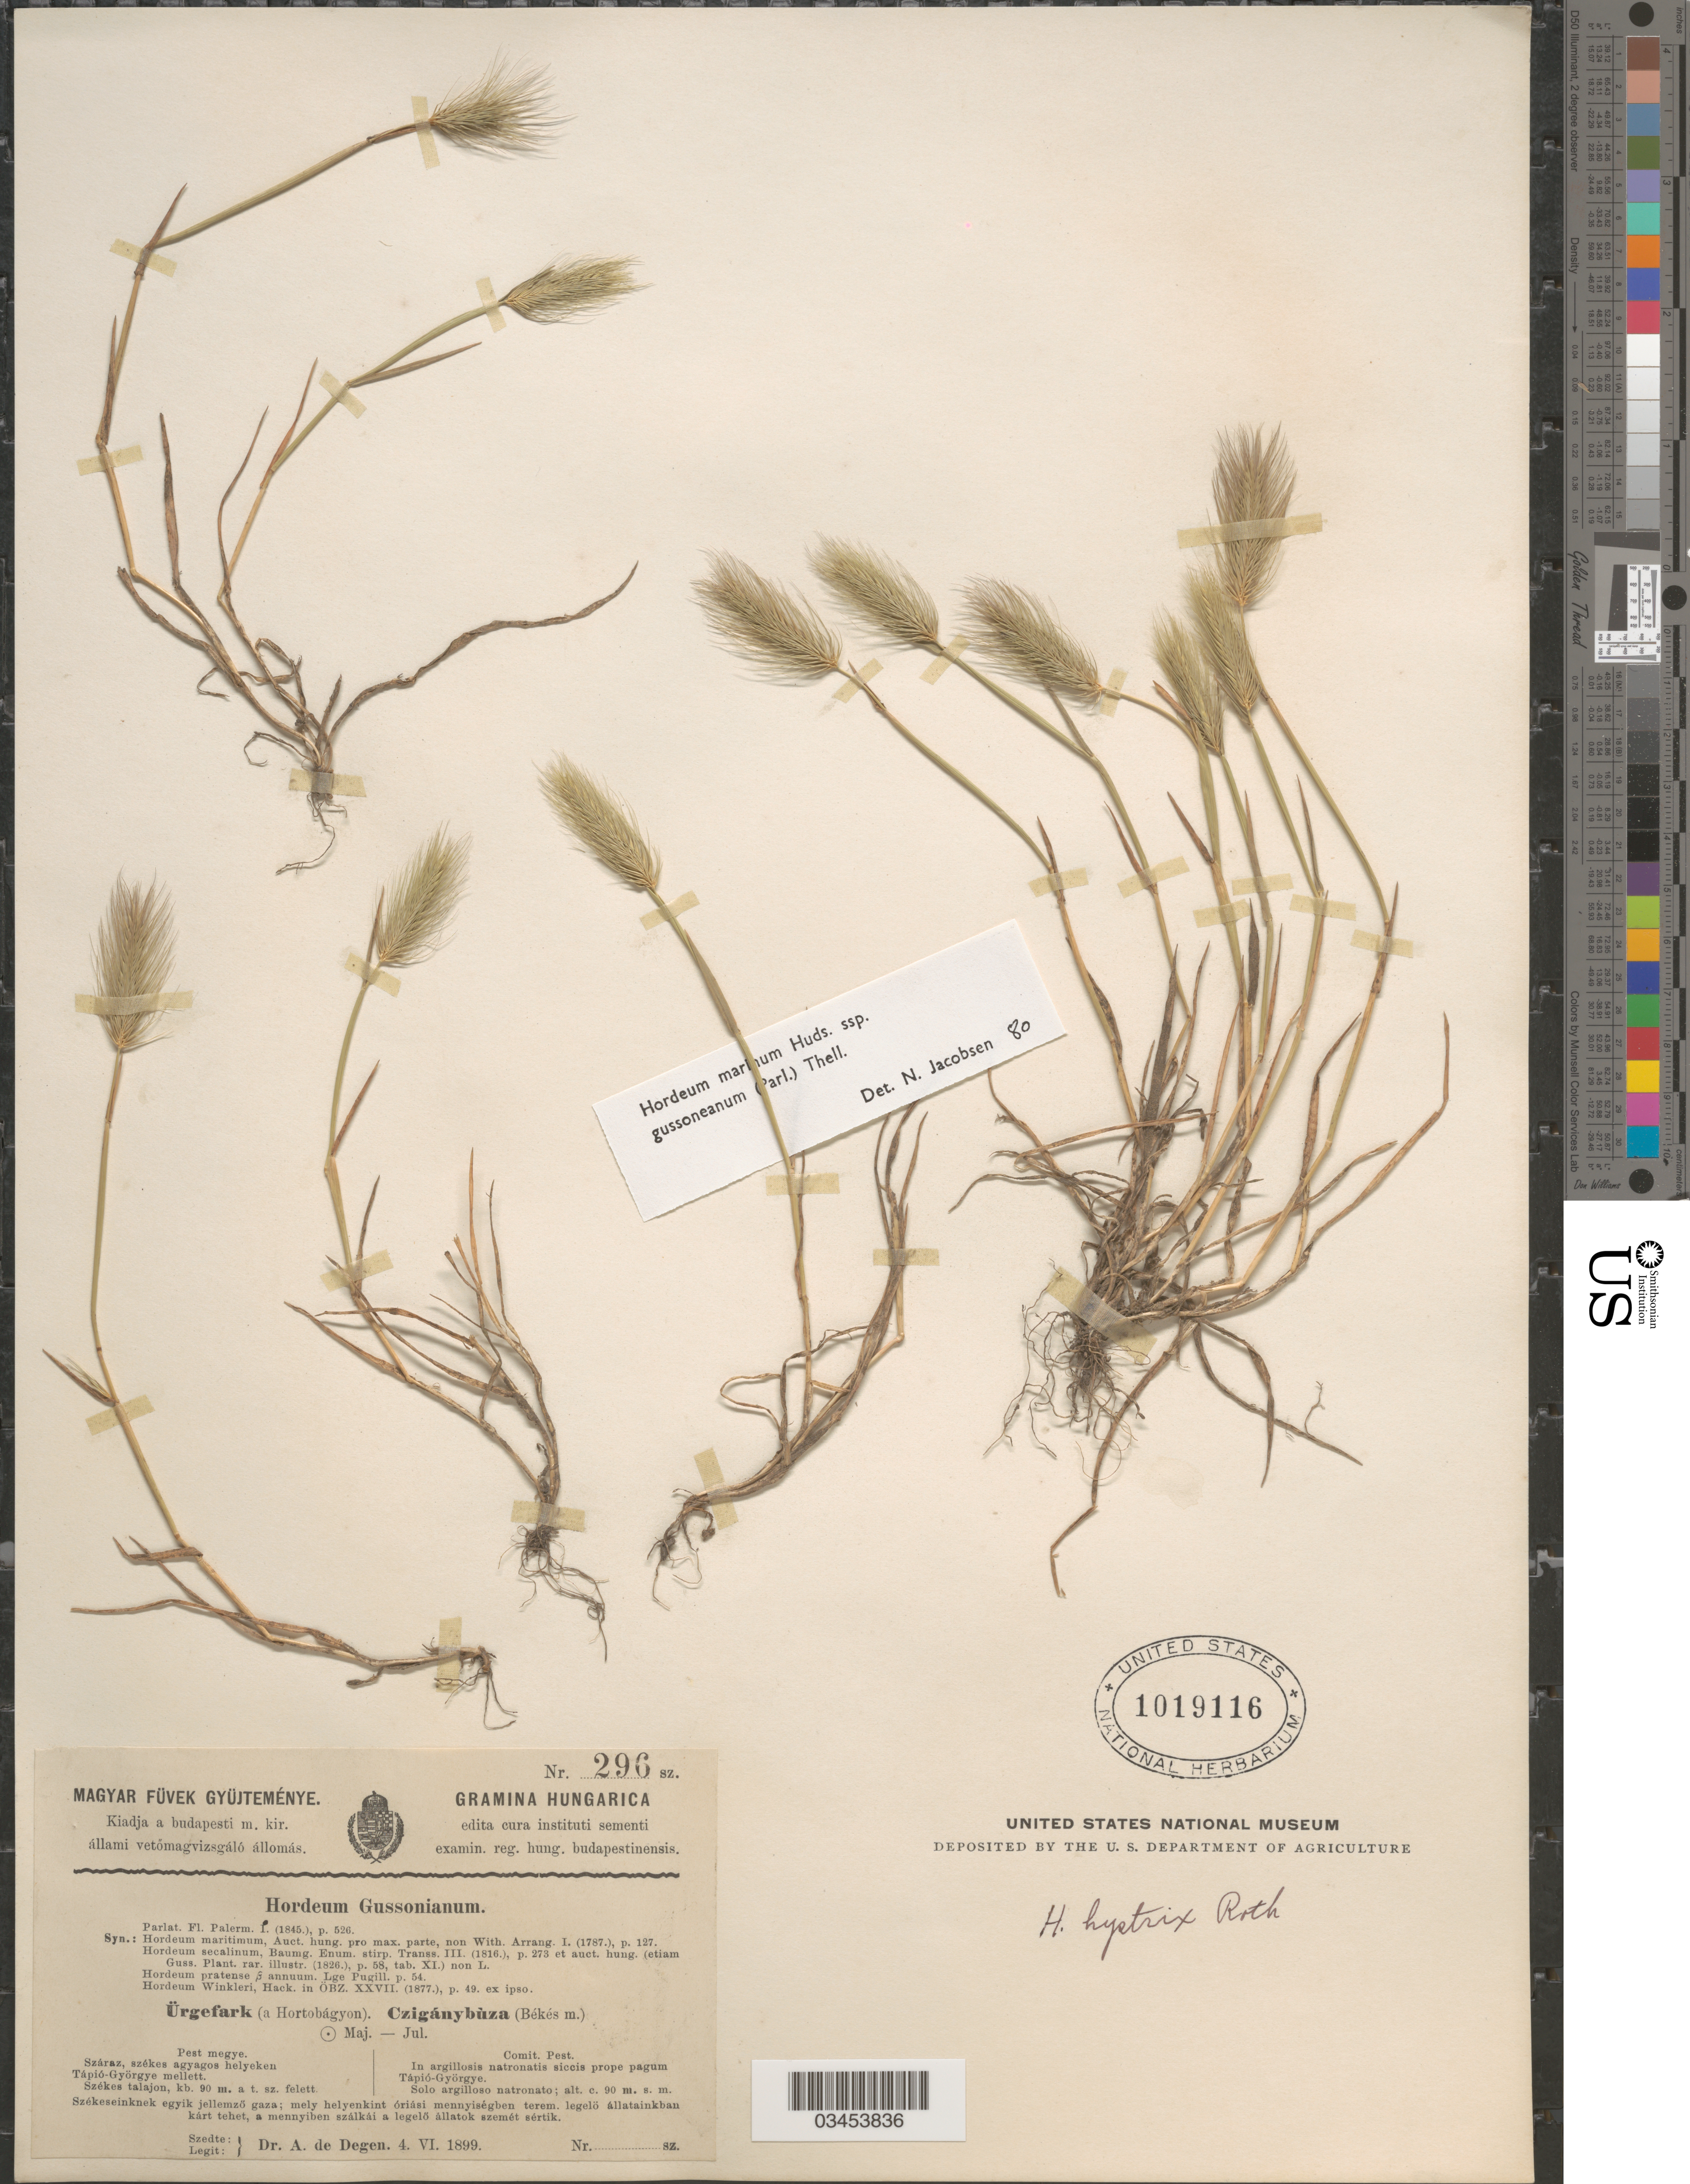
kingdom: Plantae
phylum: Tracheophyta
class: Liliopsida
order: Poales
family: Poaceae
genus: Hordeum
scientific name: Hordeum marinum subsp. gussoneanum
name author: (Parl.) Thell.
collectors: A. Degen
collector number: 296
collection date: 1899-06-04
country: Hungary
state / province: Pest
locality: Comit. Pest. In argillosis natronatis siccis prope pagum Tápió-Györgye.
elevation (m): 90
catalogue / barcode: US 1019116